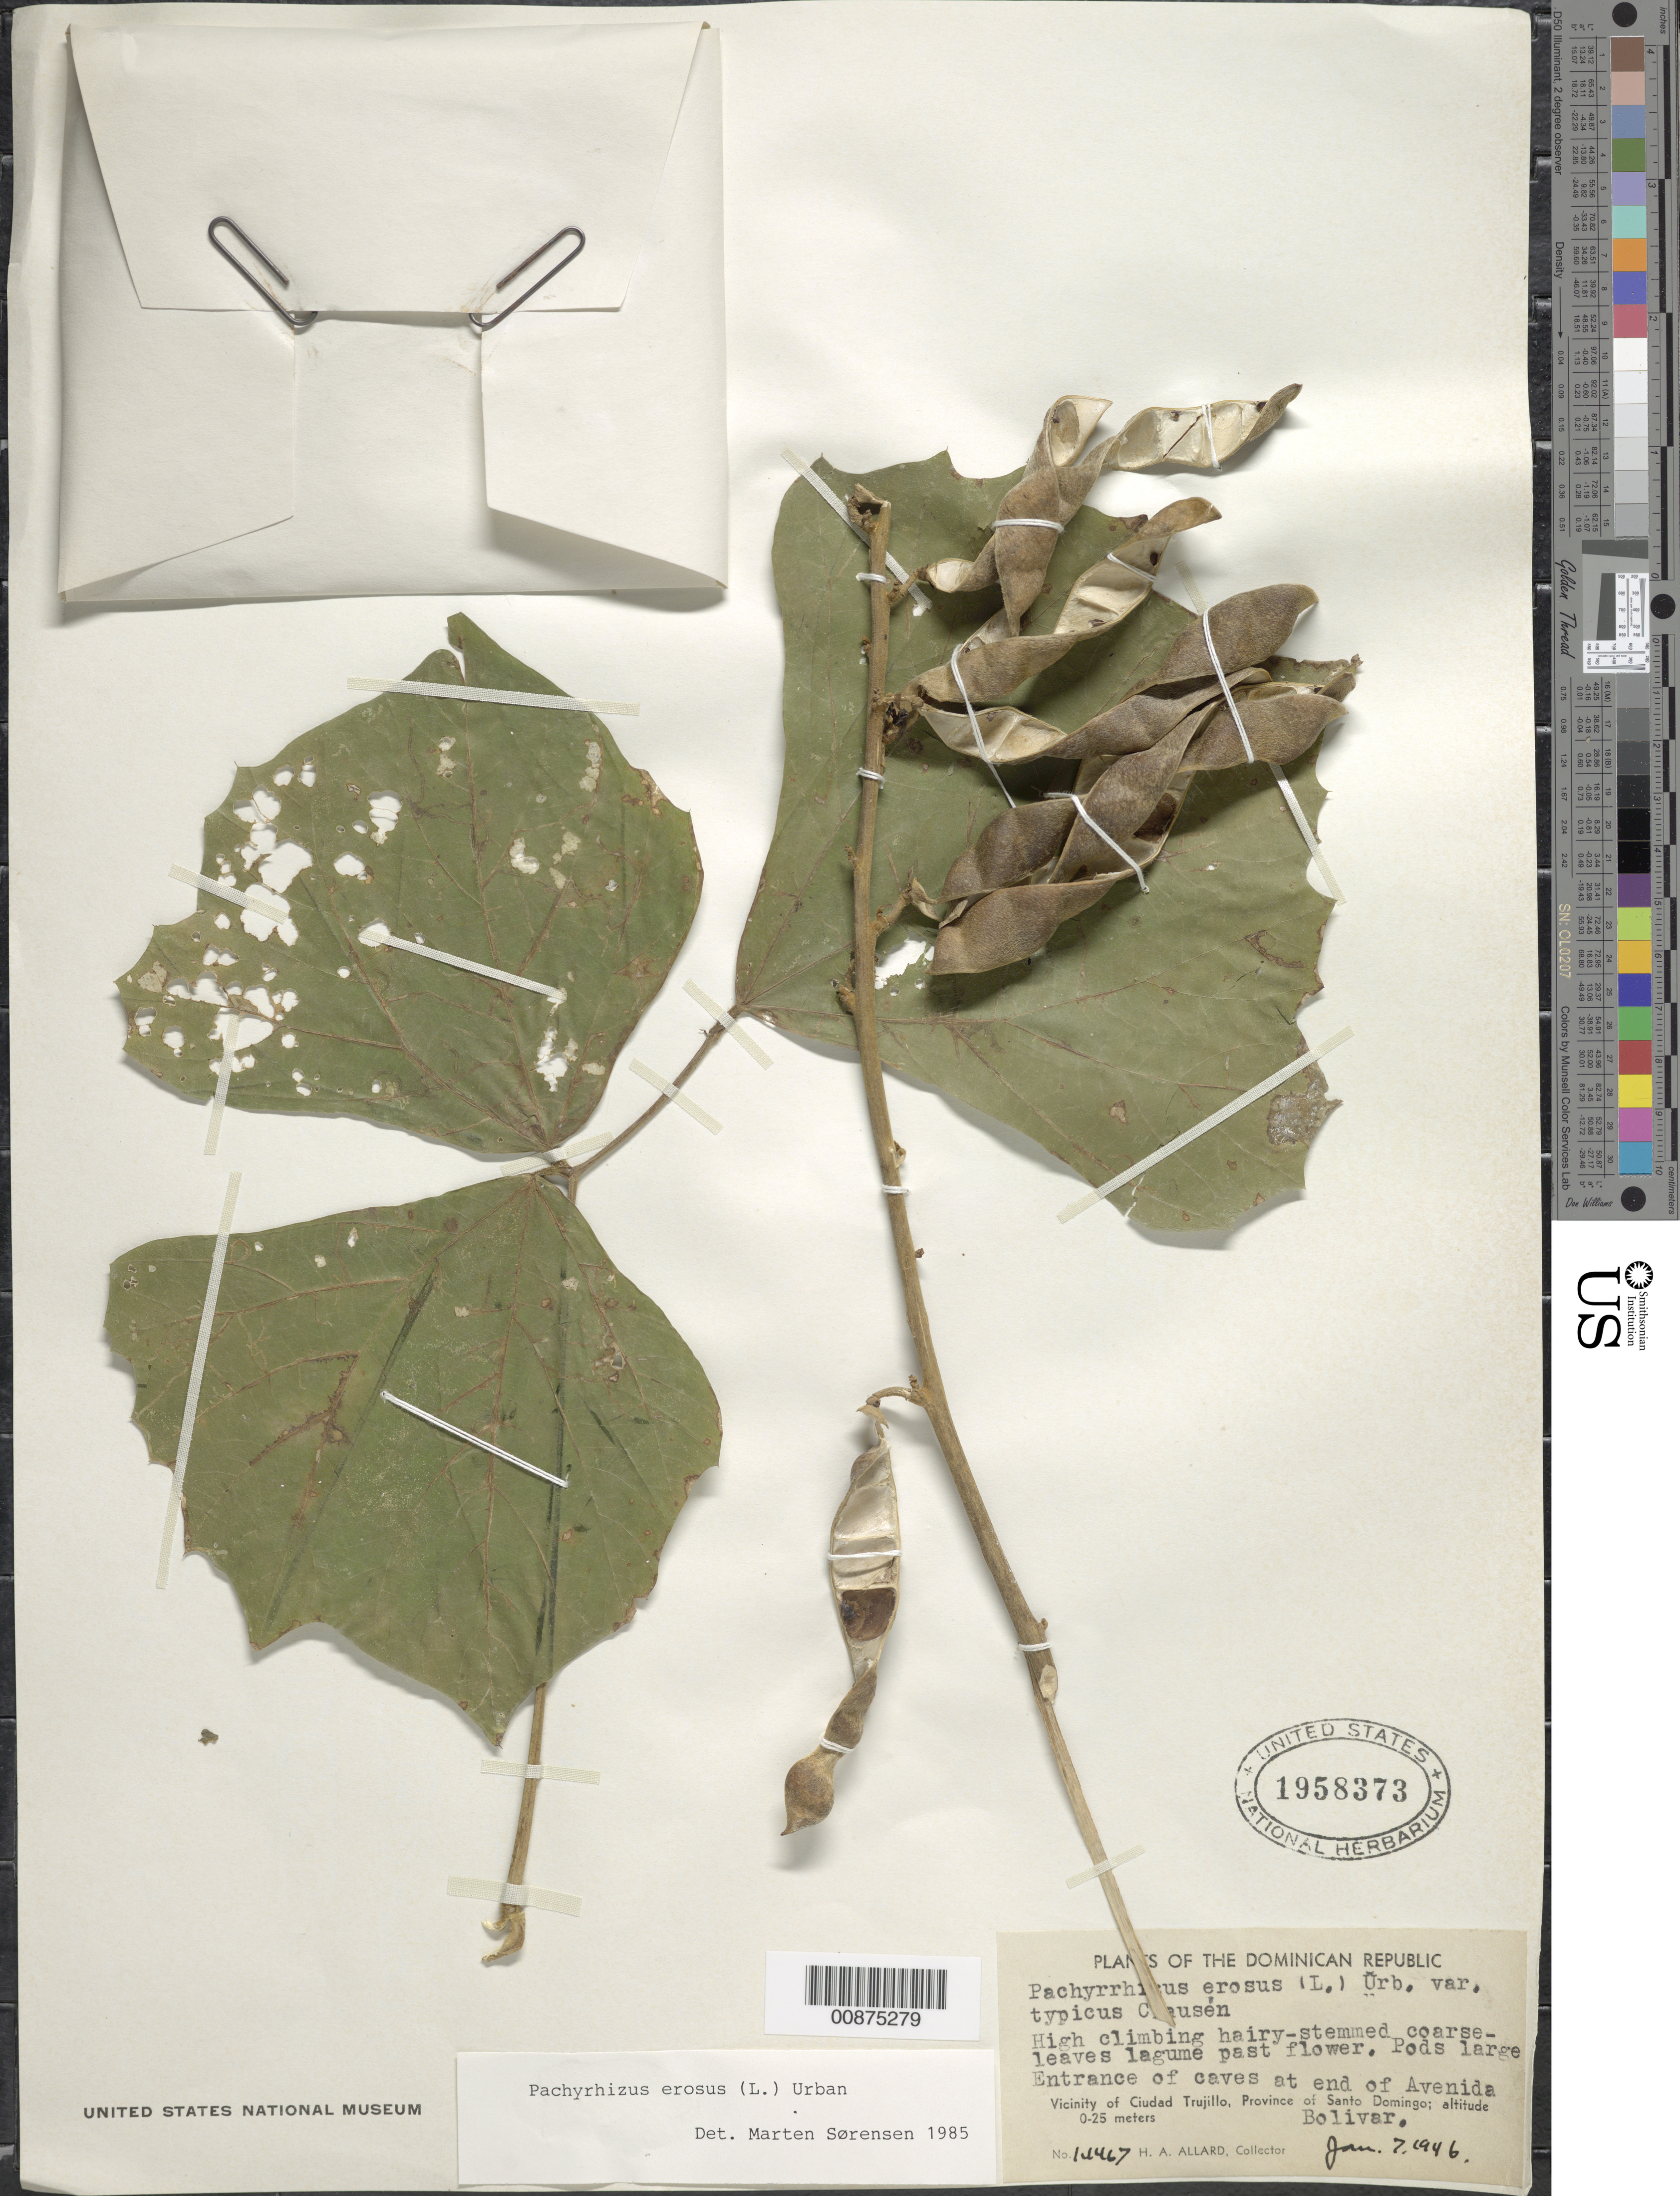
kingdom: Plantae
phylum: Tracheophyta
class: Magnoliopsida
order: Fabales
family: Fabaceae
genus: Pachyrhizus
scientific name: Pachyrhizus erosus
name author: (L.) Urb.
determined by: Sorensen, M.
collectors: H. A. Allard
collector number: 14467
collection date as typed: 07 Jan 1946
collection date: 1946-01-07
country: Dominican Republic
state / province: Distrito Nacional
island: Hispaniola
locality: Vicinity of Ciudad Trujillo, Province of Santo Domingo (obsolete). Entrance of caves at end of Avenida Bolivar.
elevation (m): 0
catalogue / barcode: US 1958373